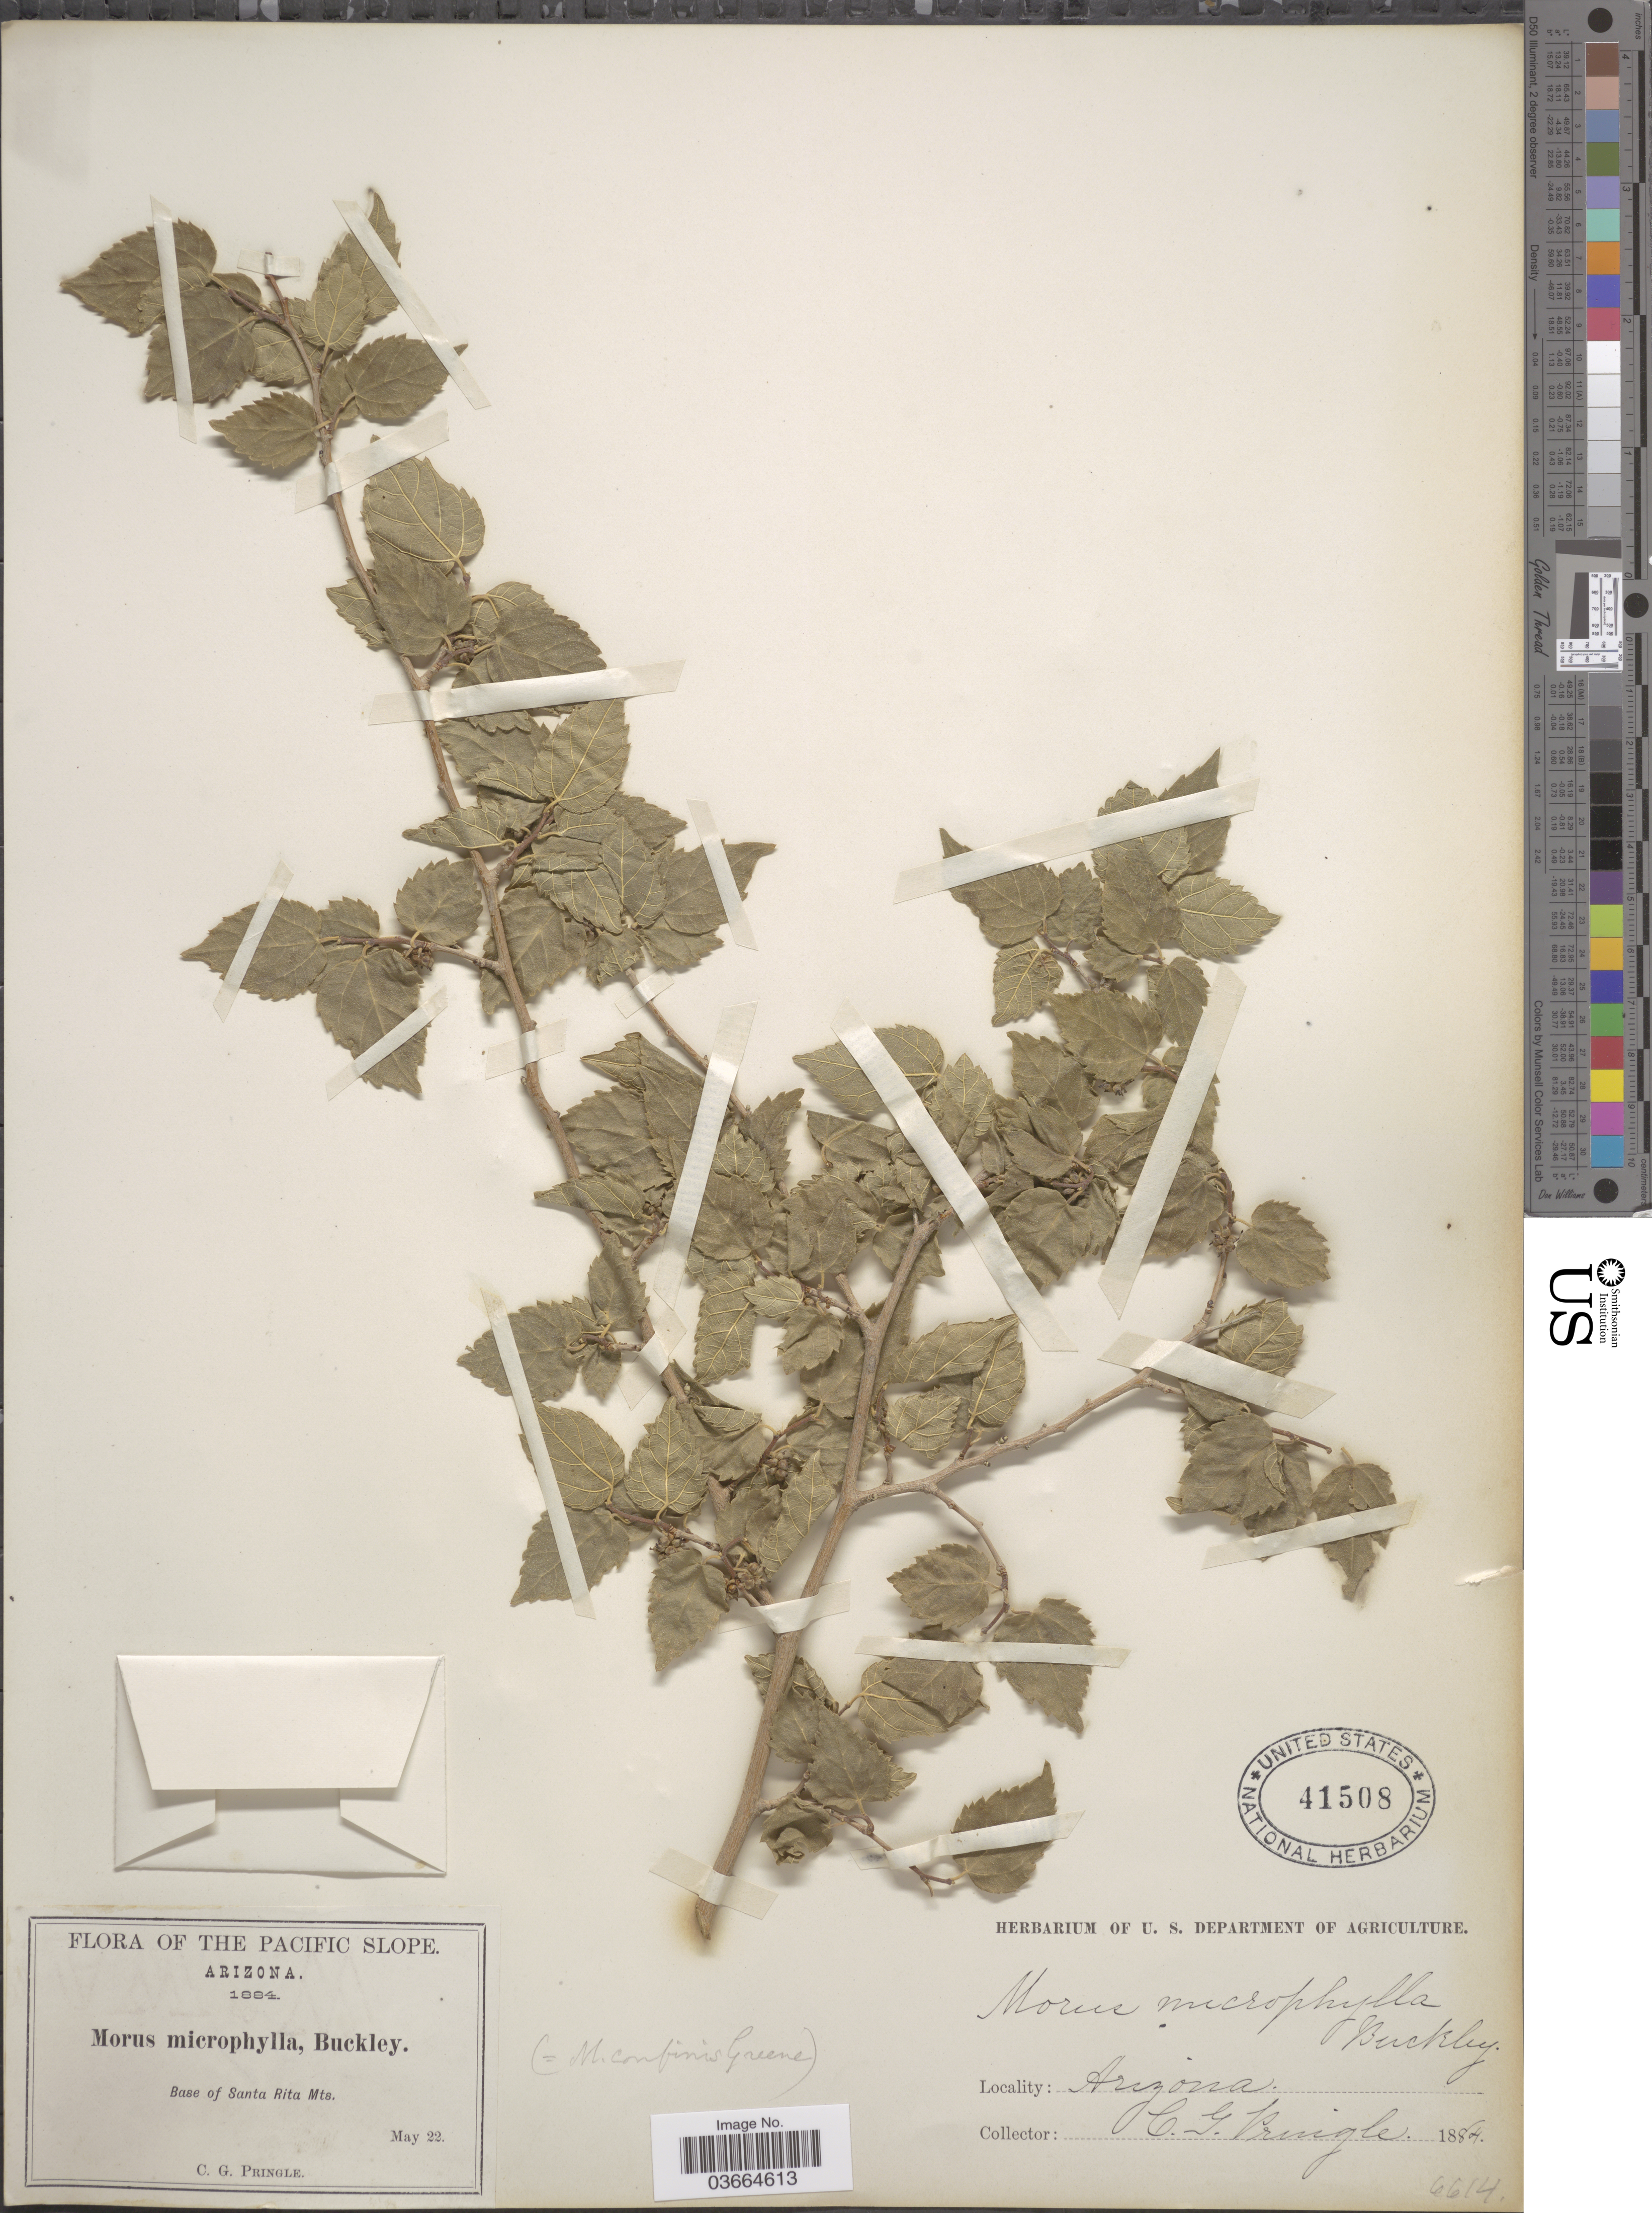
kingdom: Plantae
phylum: Tracheophyta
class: Magnoliopsida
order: Rosales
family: Moraceae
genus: Morus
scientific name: Morus microphylla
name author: Buckley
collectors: C. G. Pringle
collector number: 6614?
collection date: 1884-05-22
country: United States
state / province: Arizona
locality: The Pacific Slope. Base of Santa Rita Mts.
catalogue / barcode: US 41508